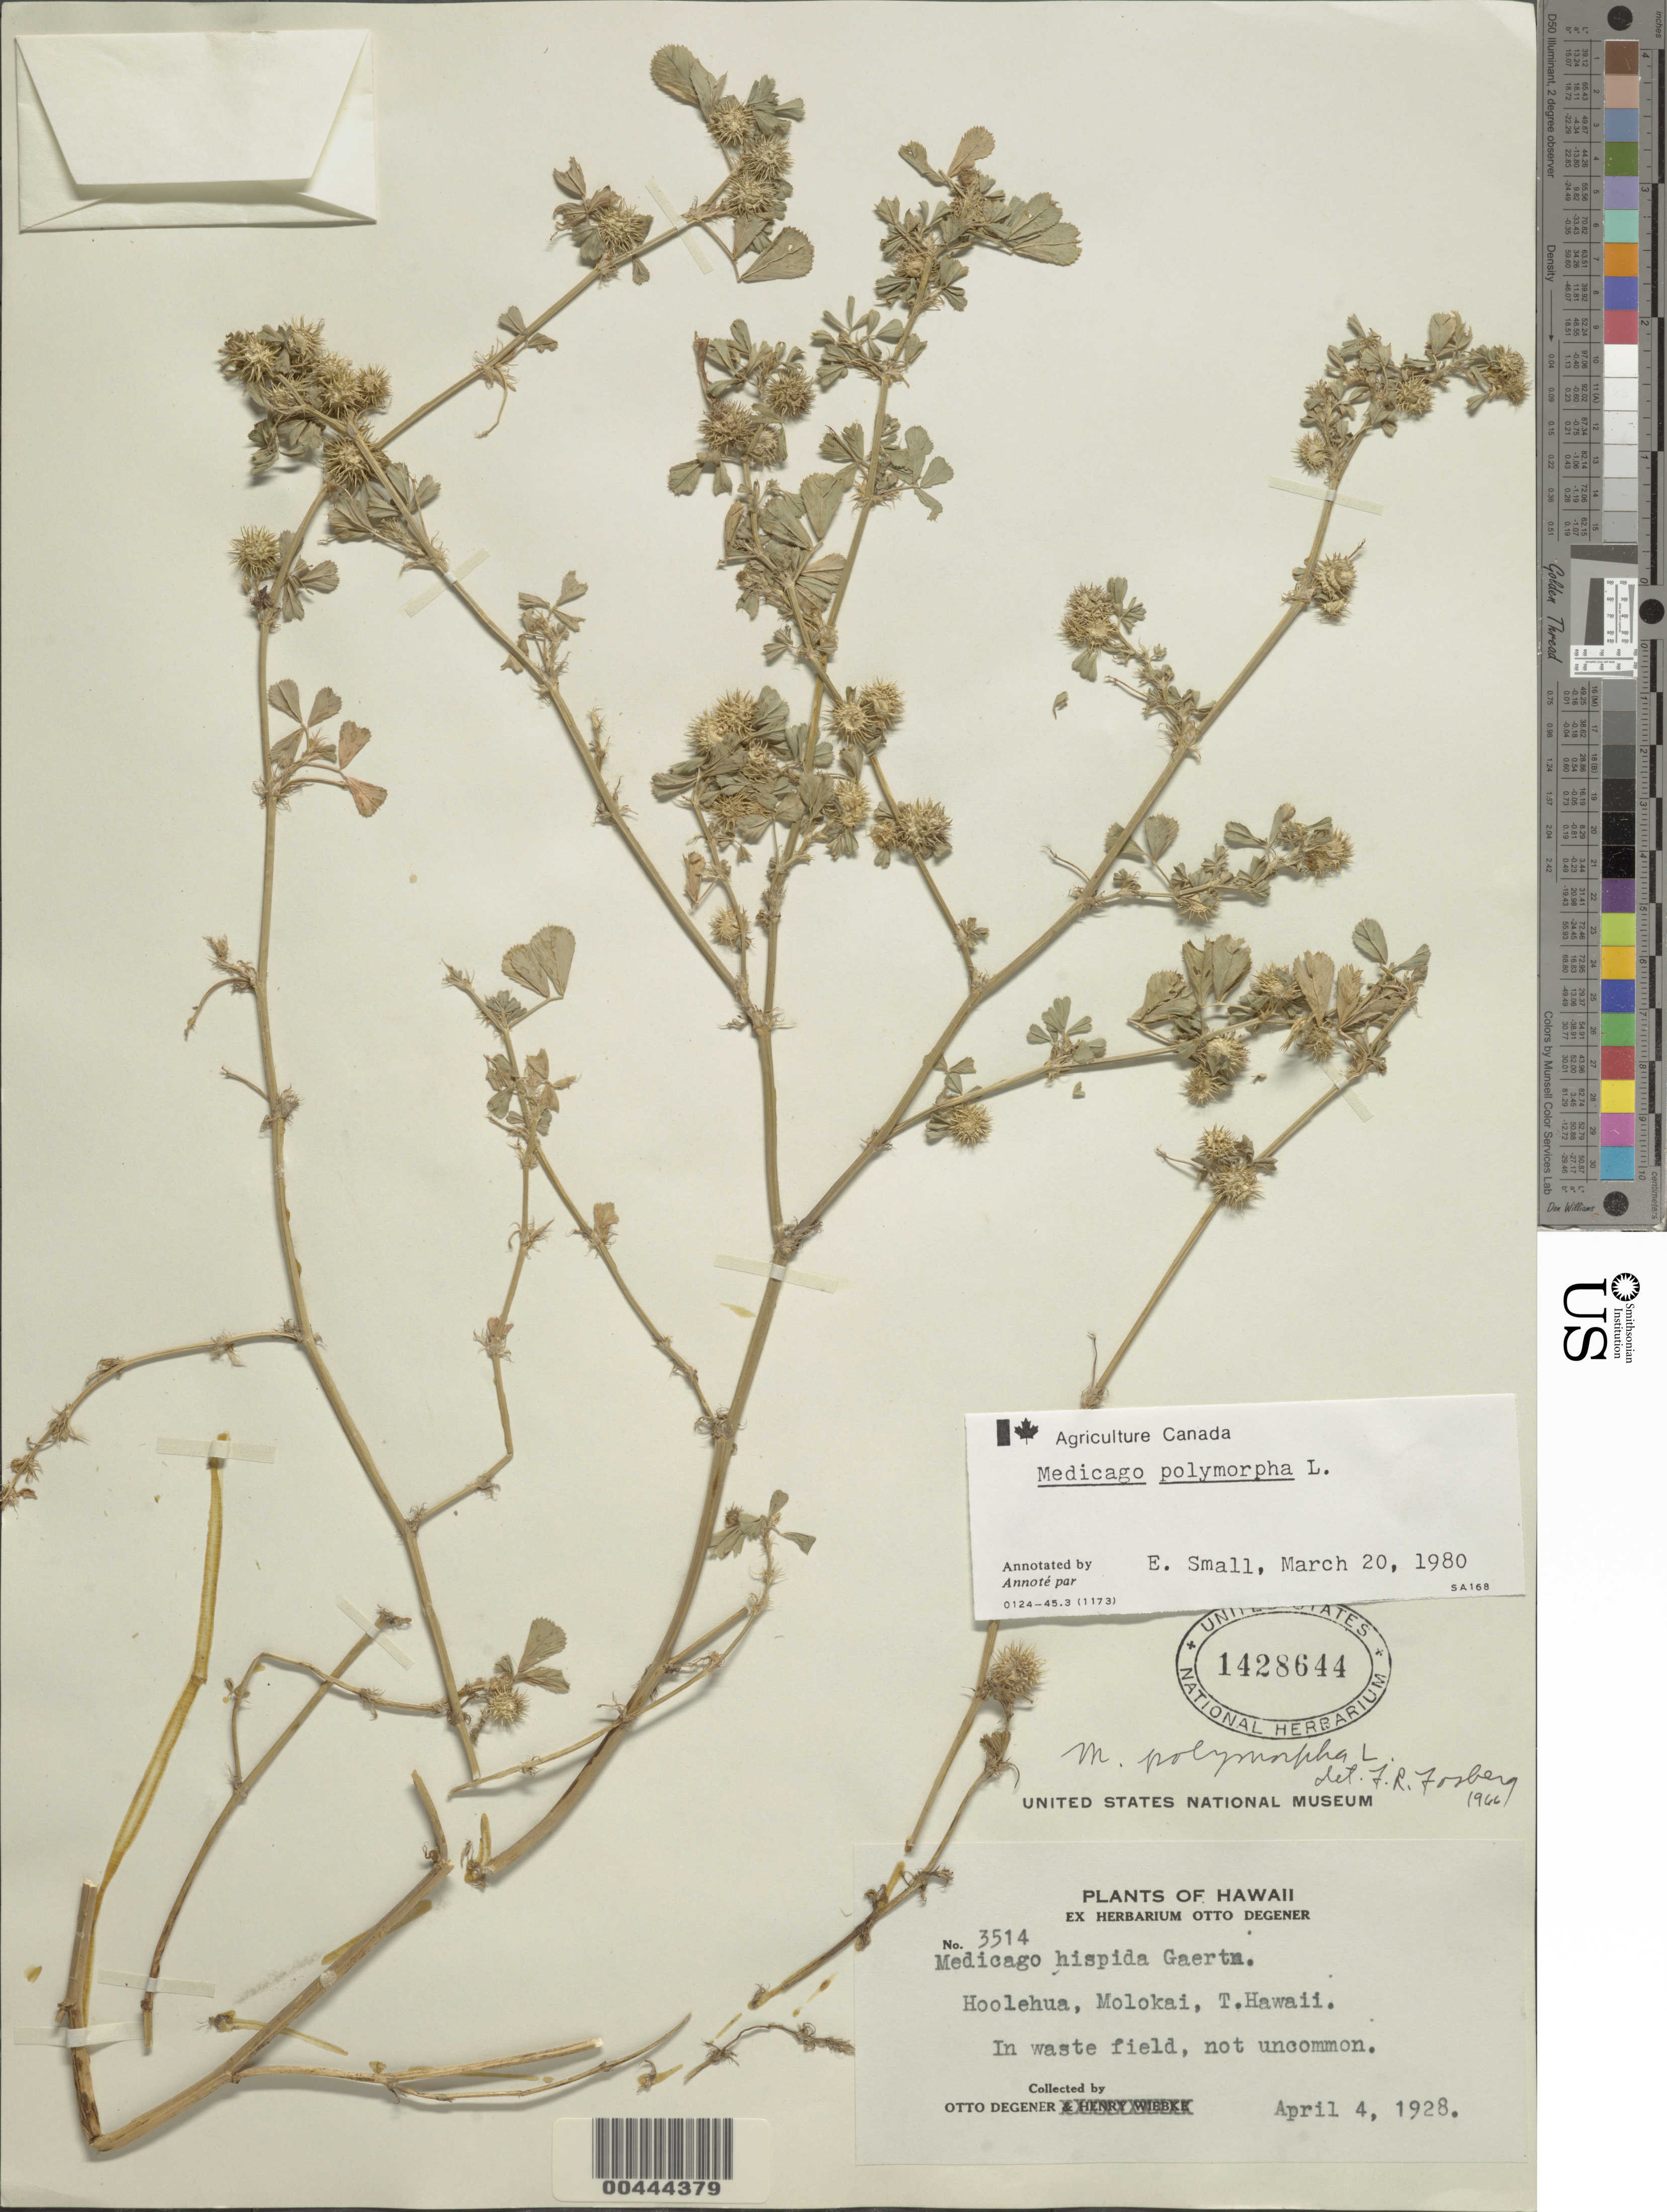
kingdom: Plantae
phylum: Tracheophyta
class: Magnoliopsida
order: Fabales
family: Fabaceae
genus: Medicago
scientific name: Medicago polymorpha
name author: L.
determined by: Fosberg, F. R.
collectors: O. Degener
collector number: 3514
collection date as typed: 4 Apr 1928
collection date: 1928-04-04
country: United States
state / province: Hawaii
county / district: Maui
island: Moloka'i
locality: Hoolehua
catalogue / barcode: US 1428644